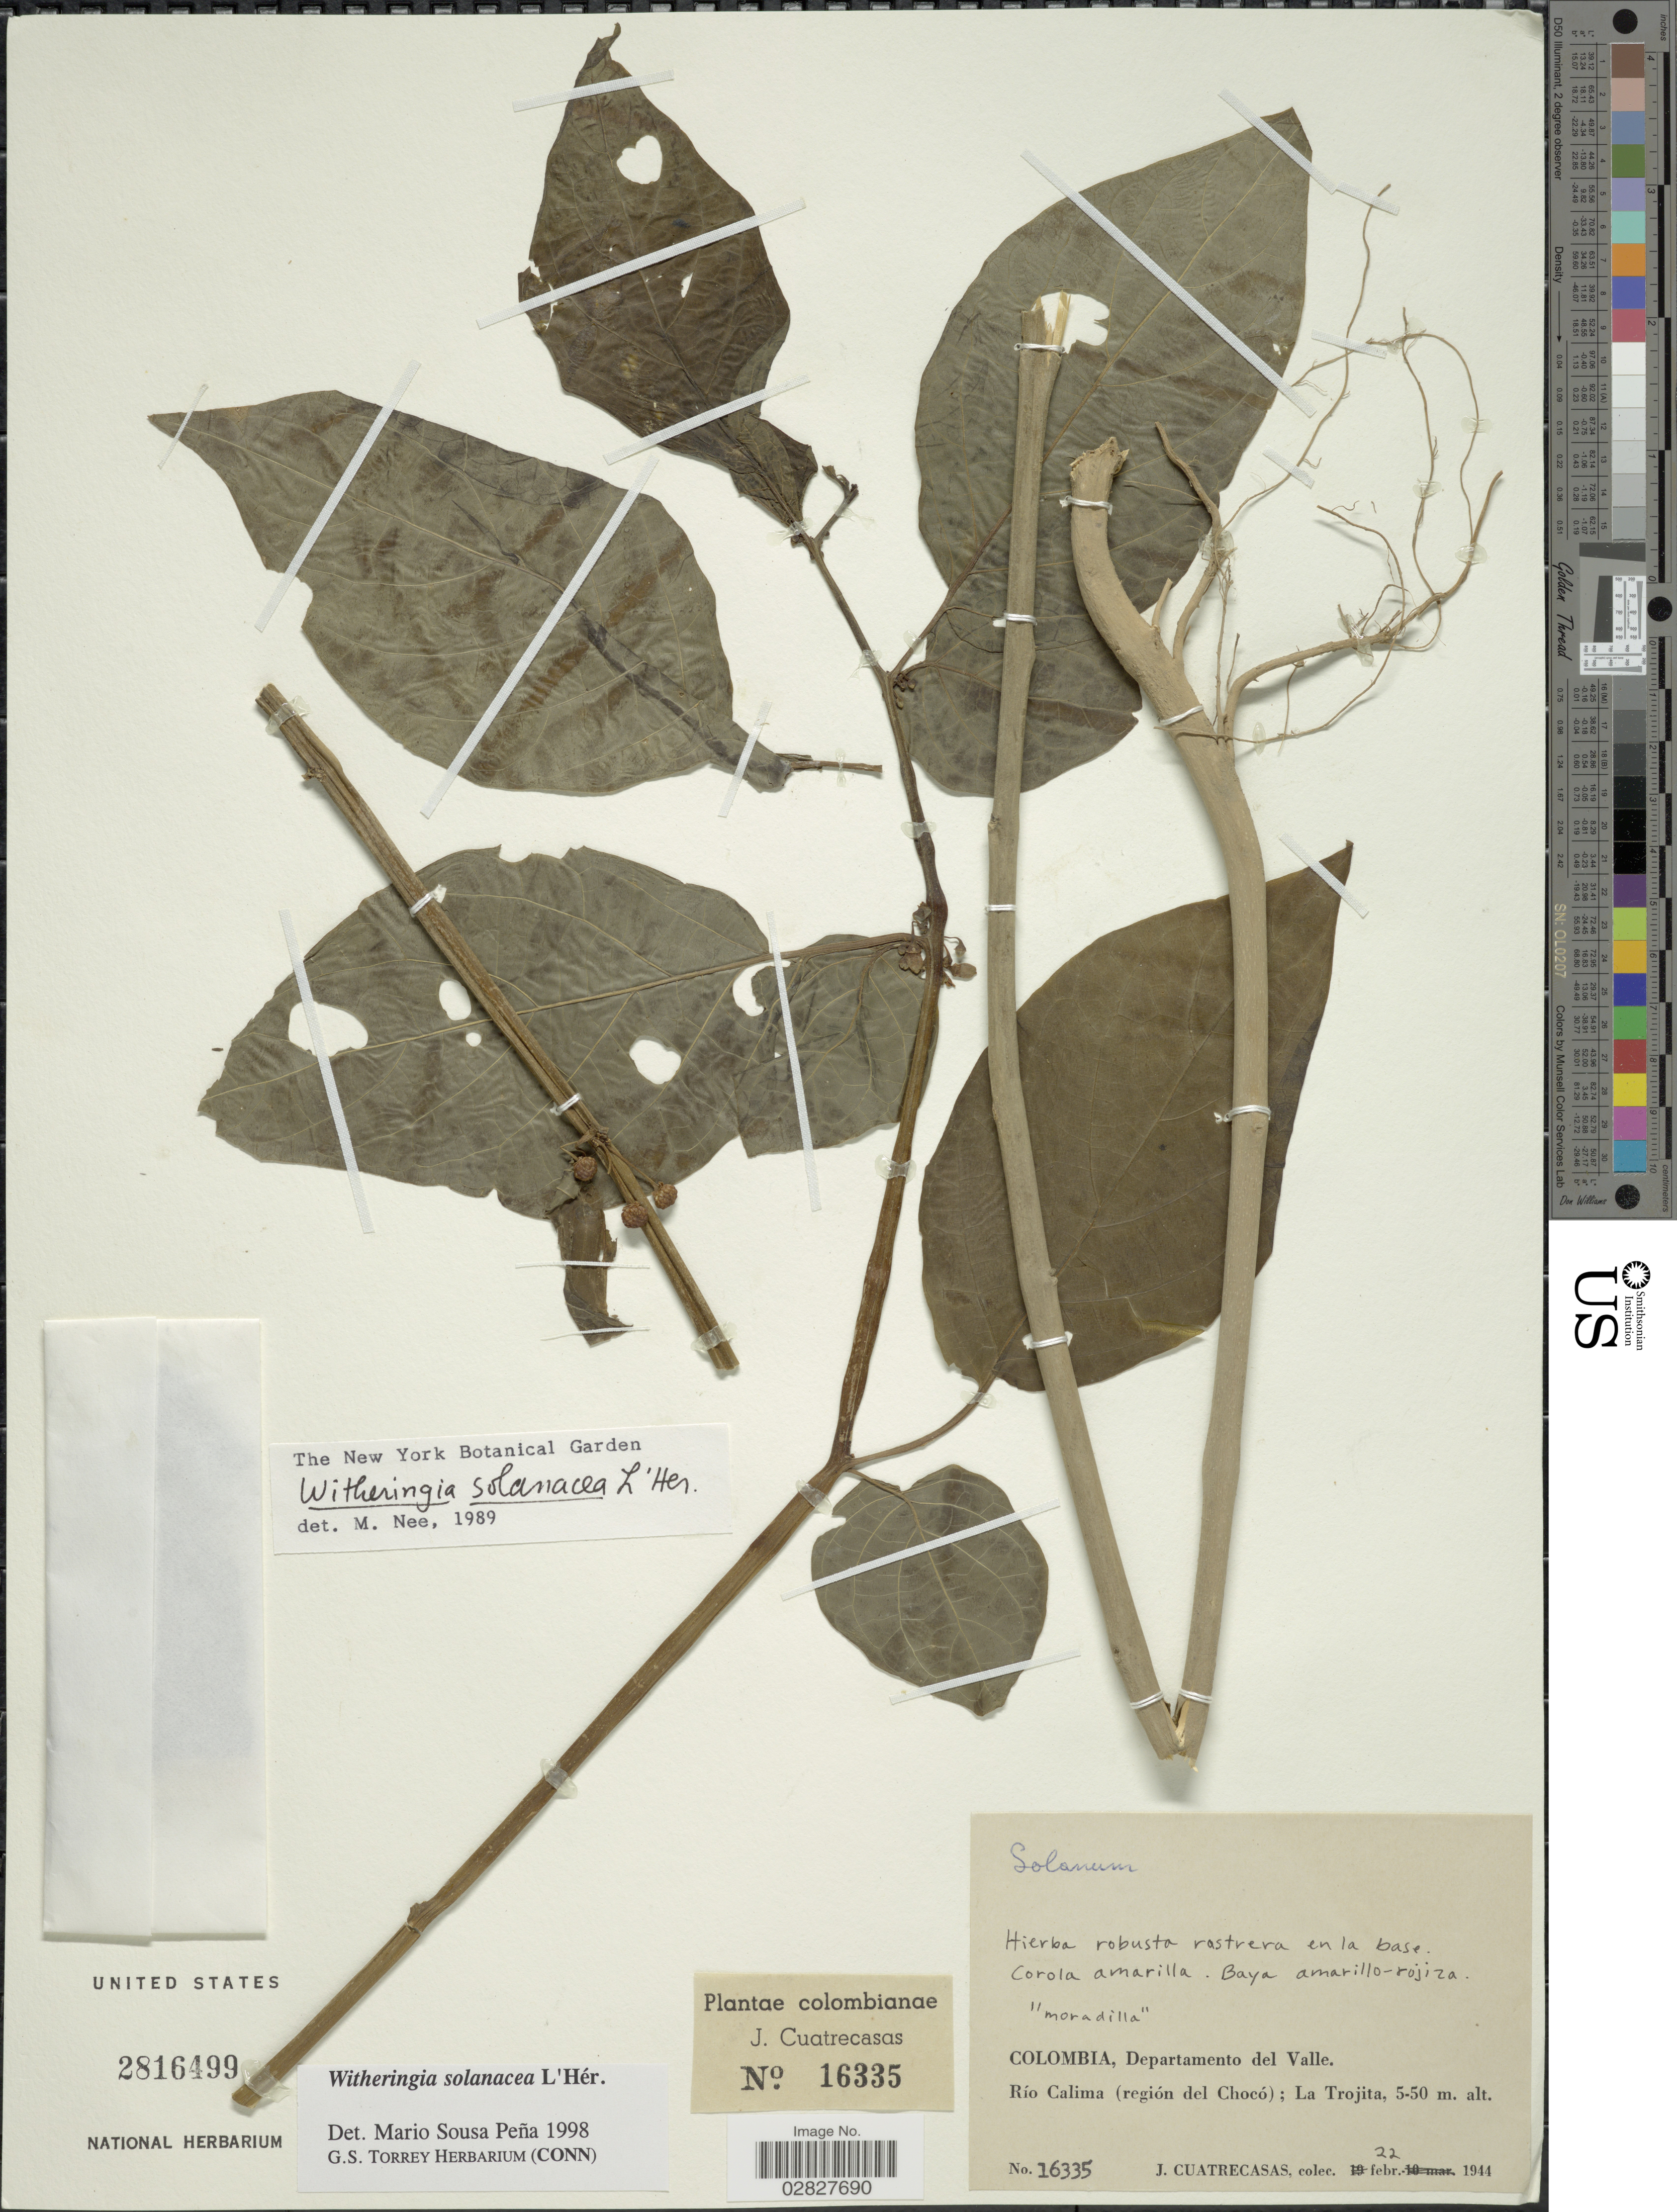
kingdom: Plantae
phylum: Tracheophyta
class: Magnoliopsida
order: Solanales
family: Solanaceae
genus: Witheringia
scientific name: Witheringia solanacea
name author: L'Hér.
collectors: J. Cuatrecasas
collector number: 16335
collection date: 1944-02-22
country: Colombia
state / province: Valle del Cauca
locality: Departamento del Valle. Río Calima (región del Chocó); La Trojita.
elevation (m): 5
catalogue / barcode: US 2816499